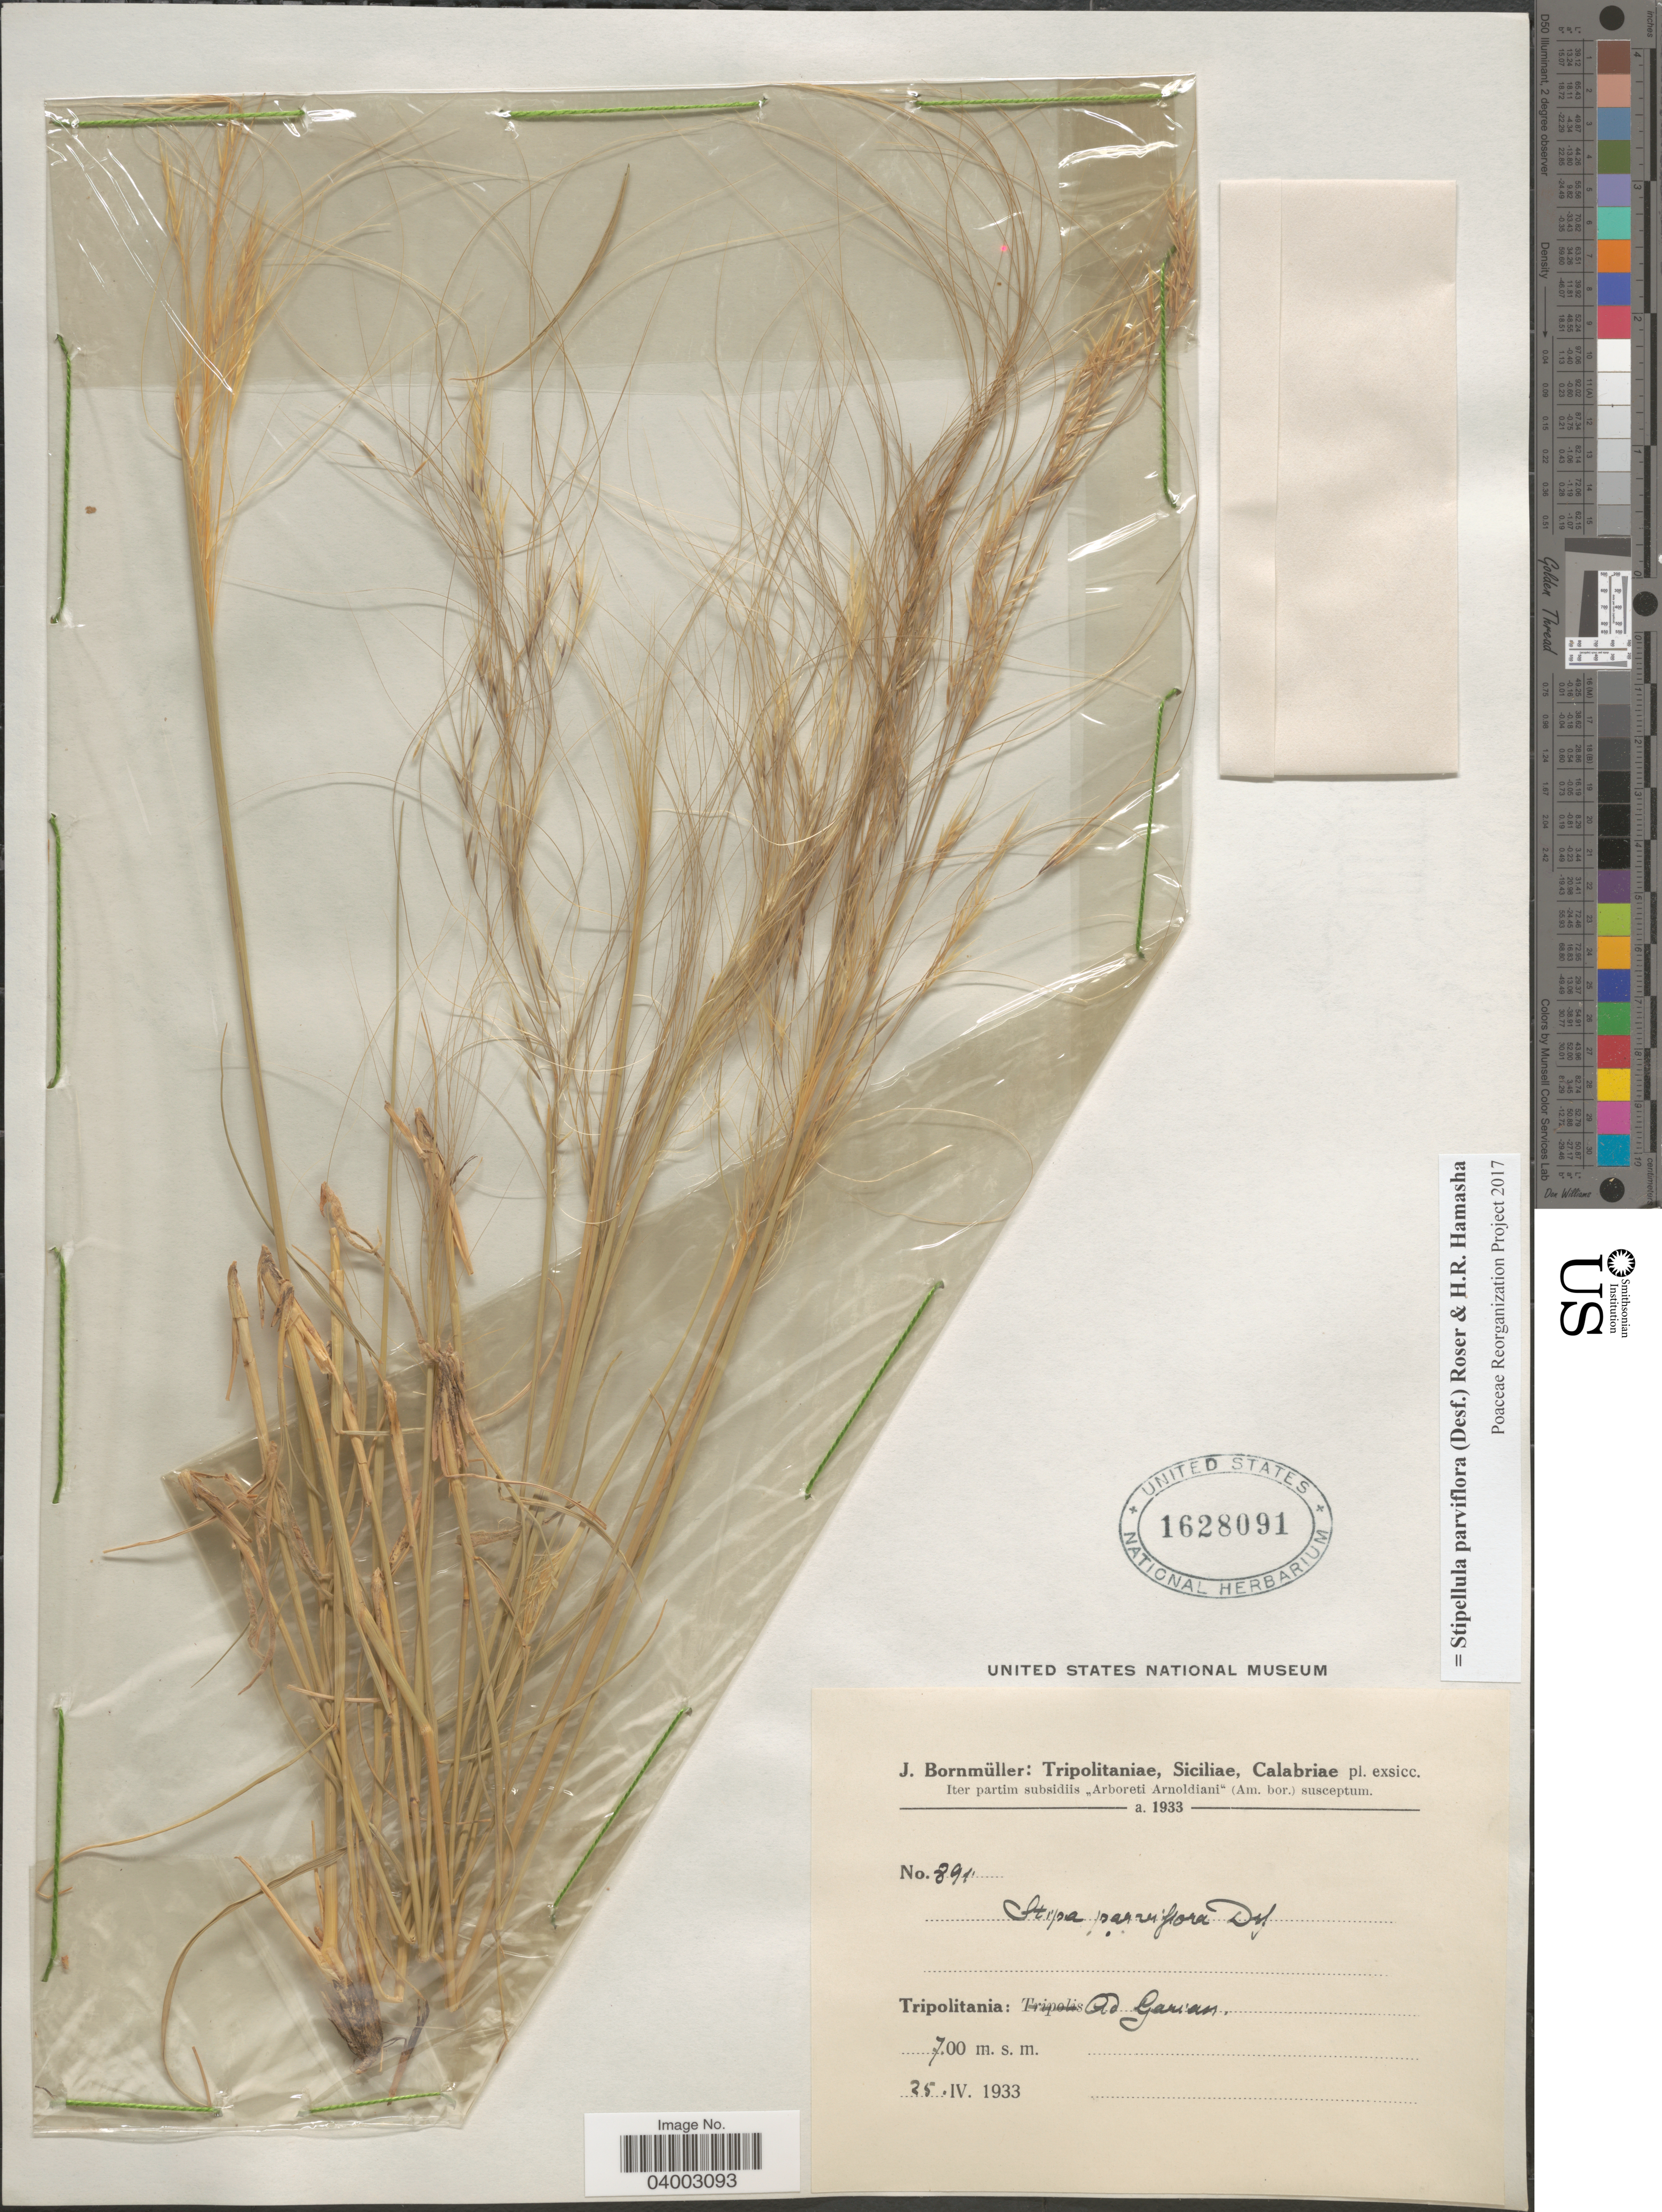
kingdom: Plantae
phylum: Tracheophyta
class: Liliopsida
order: Poales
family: Poaceae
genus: Stipellula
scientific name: Stipellula parviflora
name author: (Desf.) Röser & H. R. Hamasha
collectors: J. Bornmüller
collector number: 891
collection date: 1933-04-25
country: Libya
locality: Tripolitania: Ad Garian.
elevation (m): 700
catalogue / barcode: US 1628091